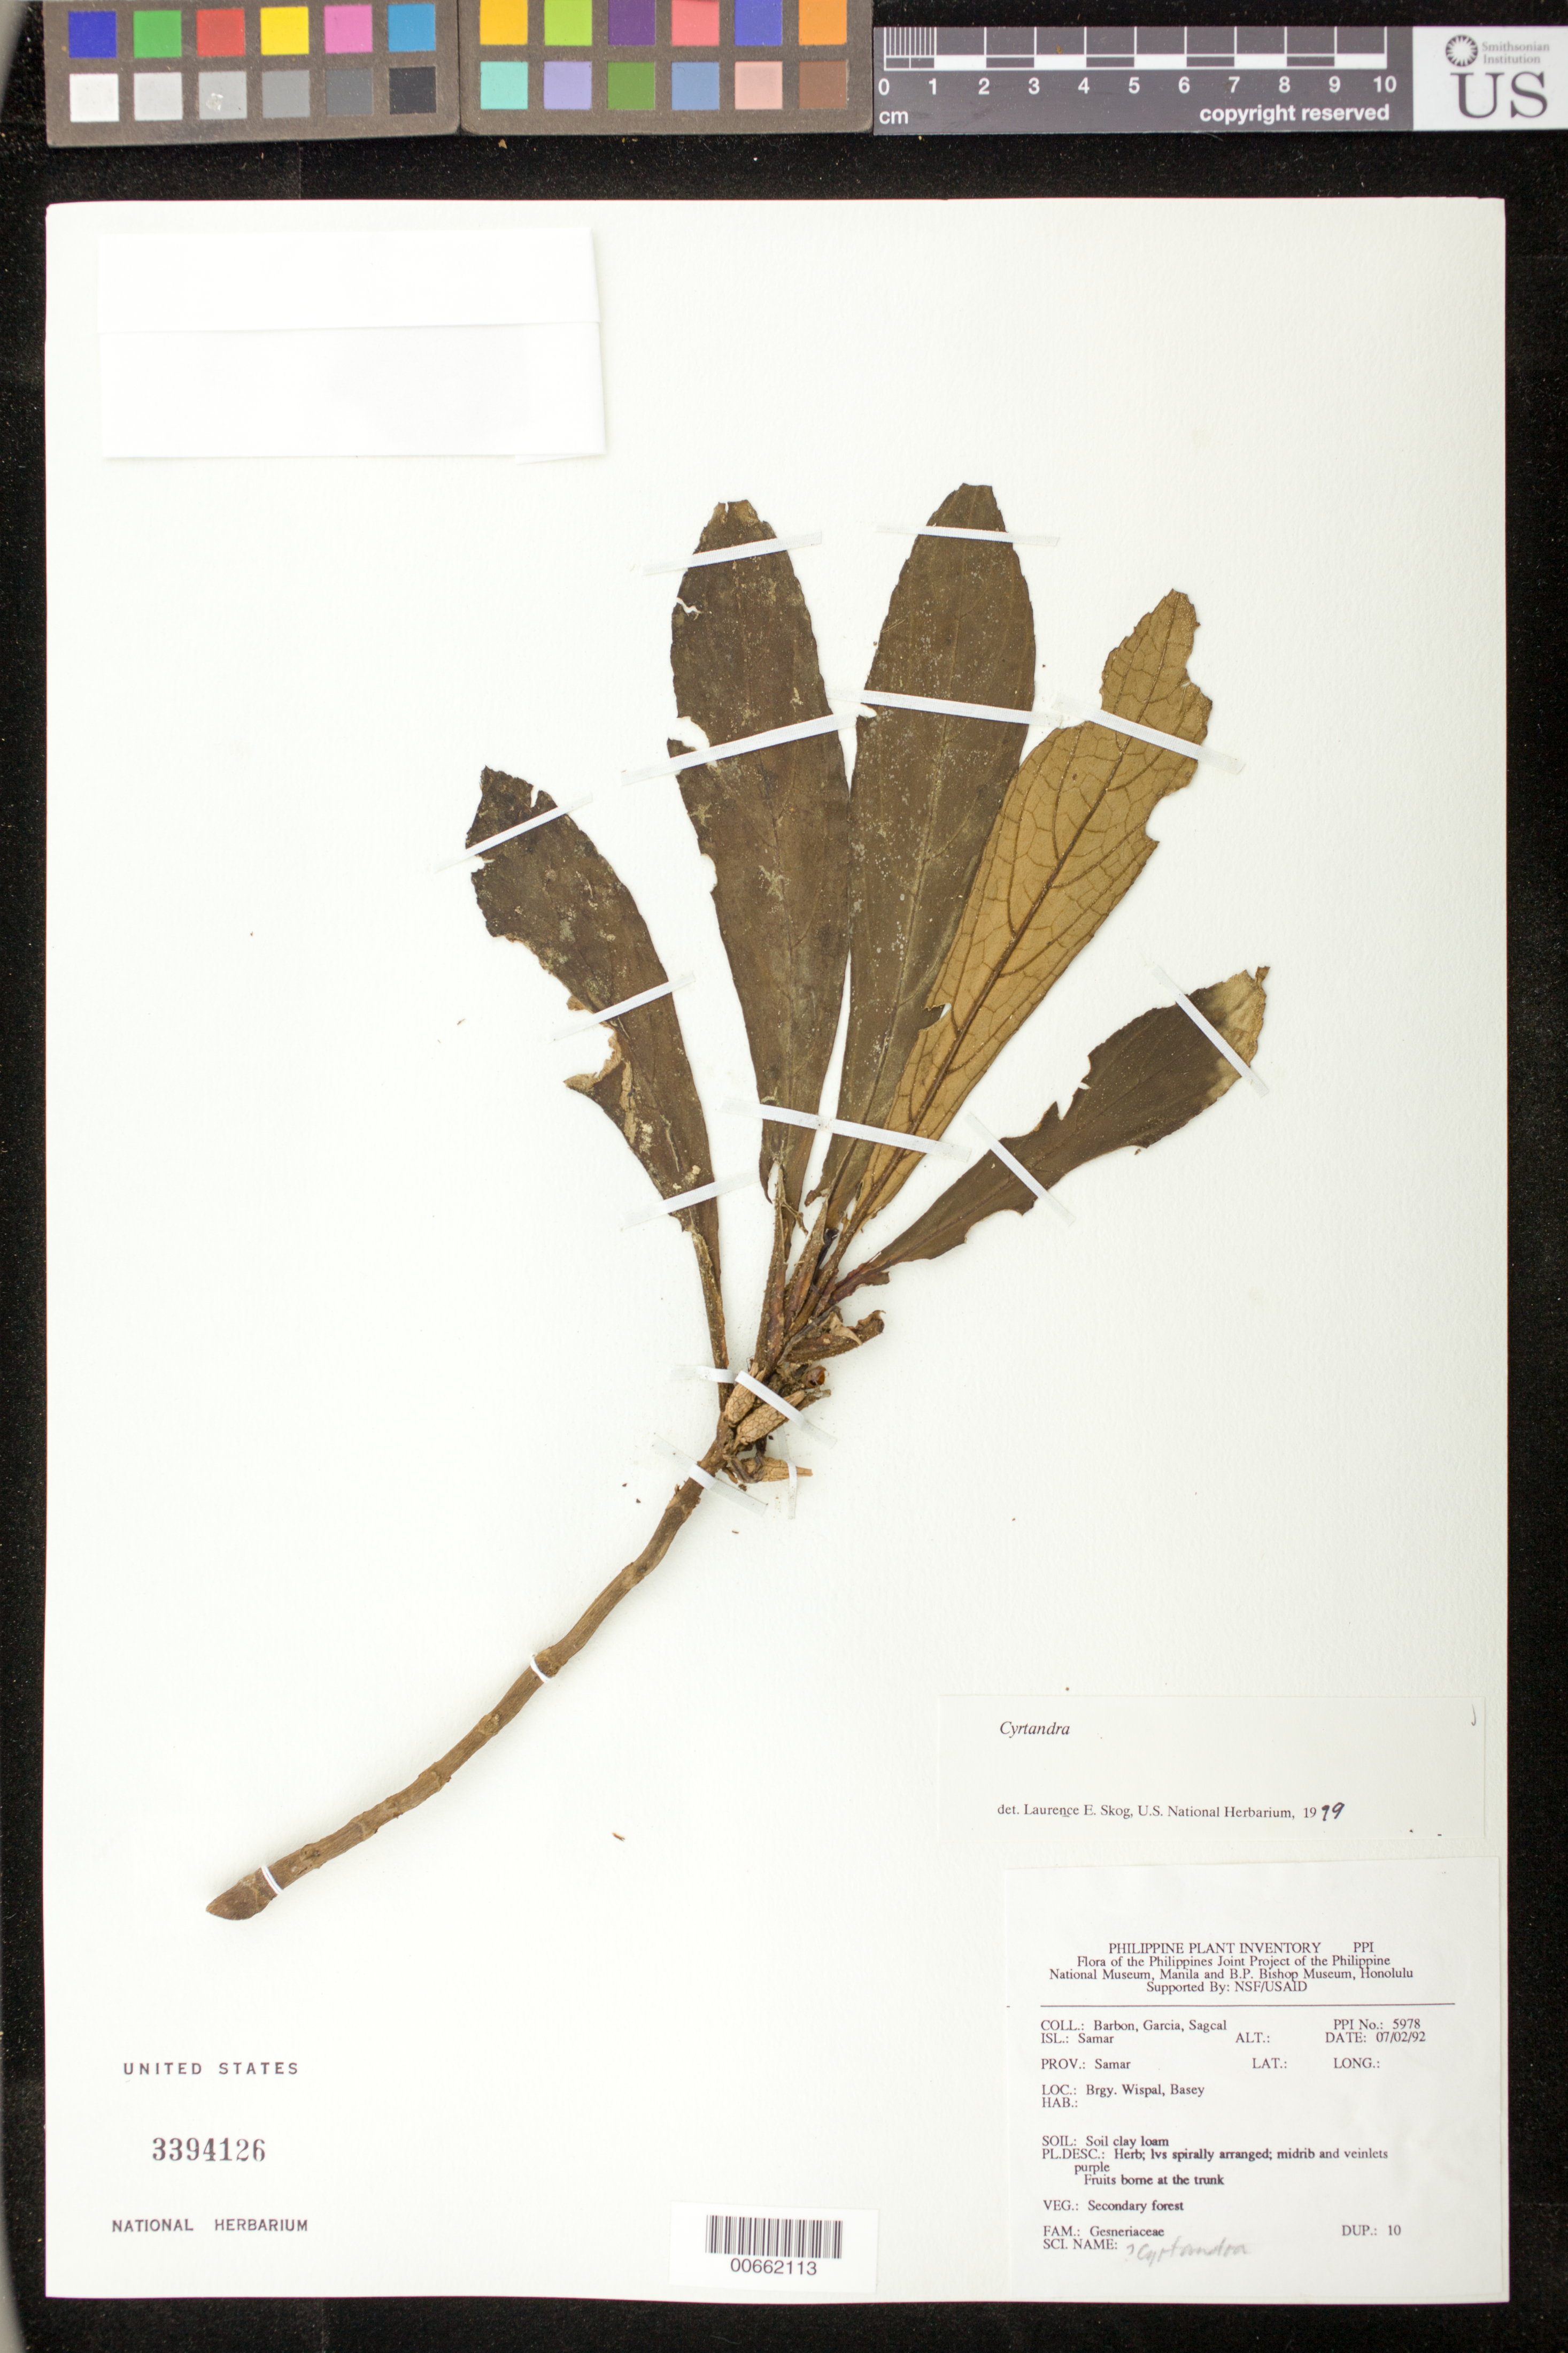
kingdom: Plantae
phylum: Tracheophyta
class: Magnoliopsida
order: Lamiales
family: Gesneriaceae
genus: Cyrtandra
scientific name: Cyrtandra sp.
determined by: Skog, Laurence E.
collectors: E. Barbon, H. Garcia & E. Sagcal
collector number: PPI No. 5978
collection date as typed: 07 Feb 1992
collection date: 1992-02-07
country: Philippines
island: Samar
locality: Prov. Samar; Brgy. Wispal, Basey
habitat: Secondary forest; soil clay loam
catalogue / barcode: US 3394126